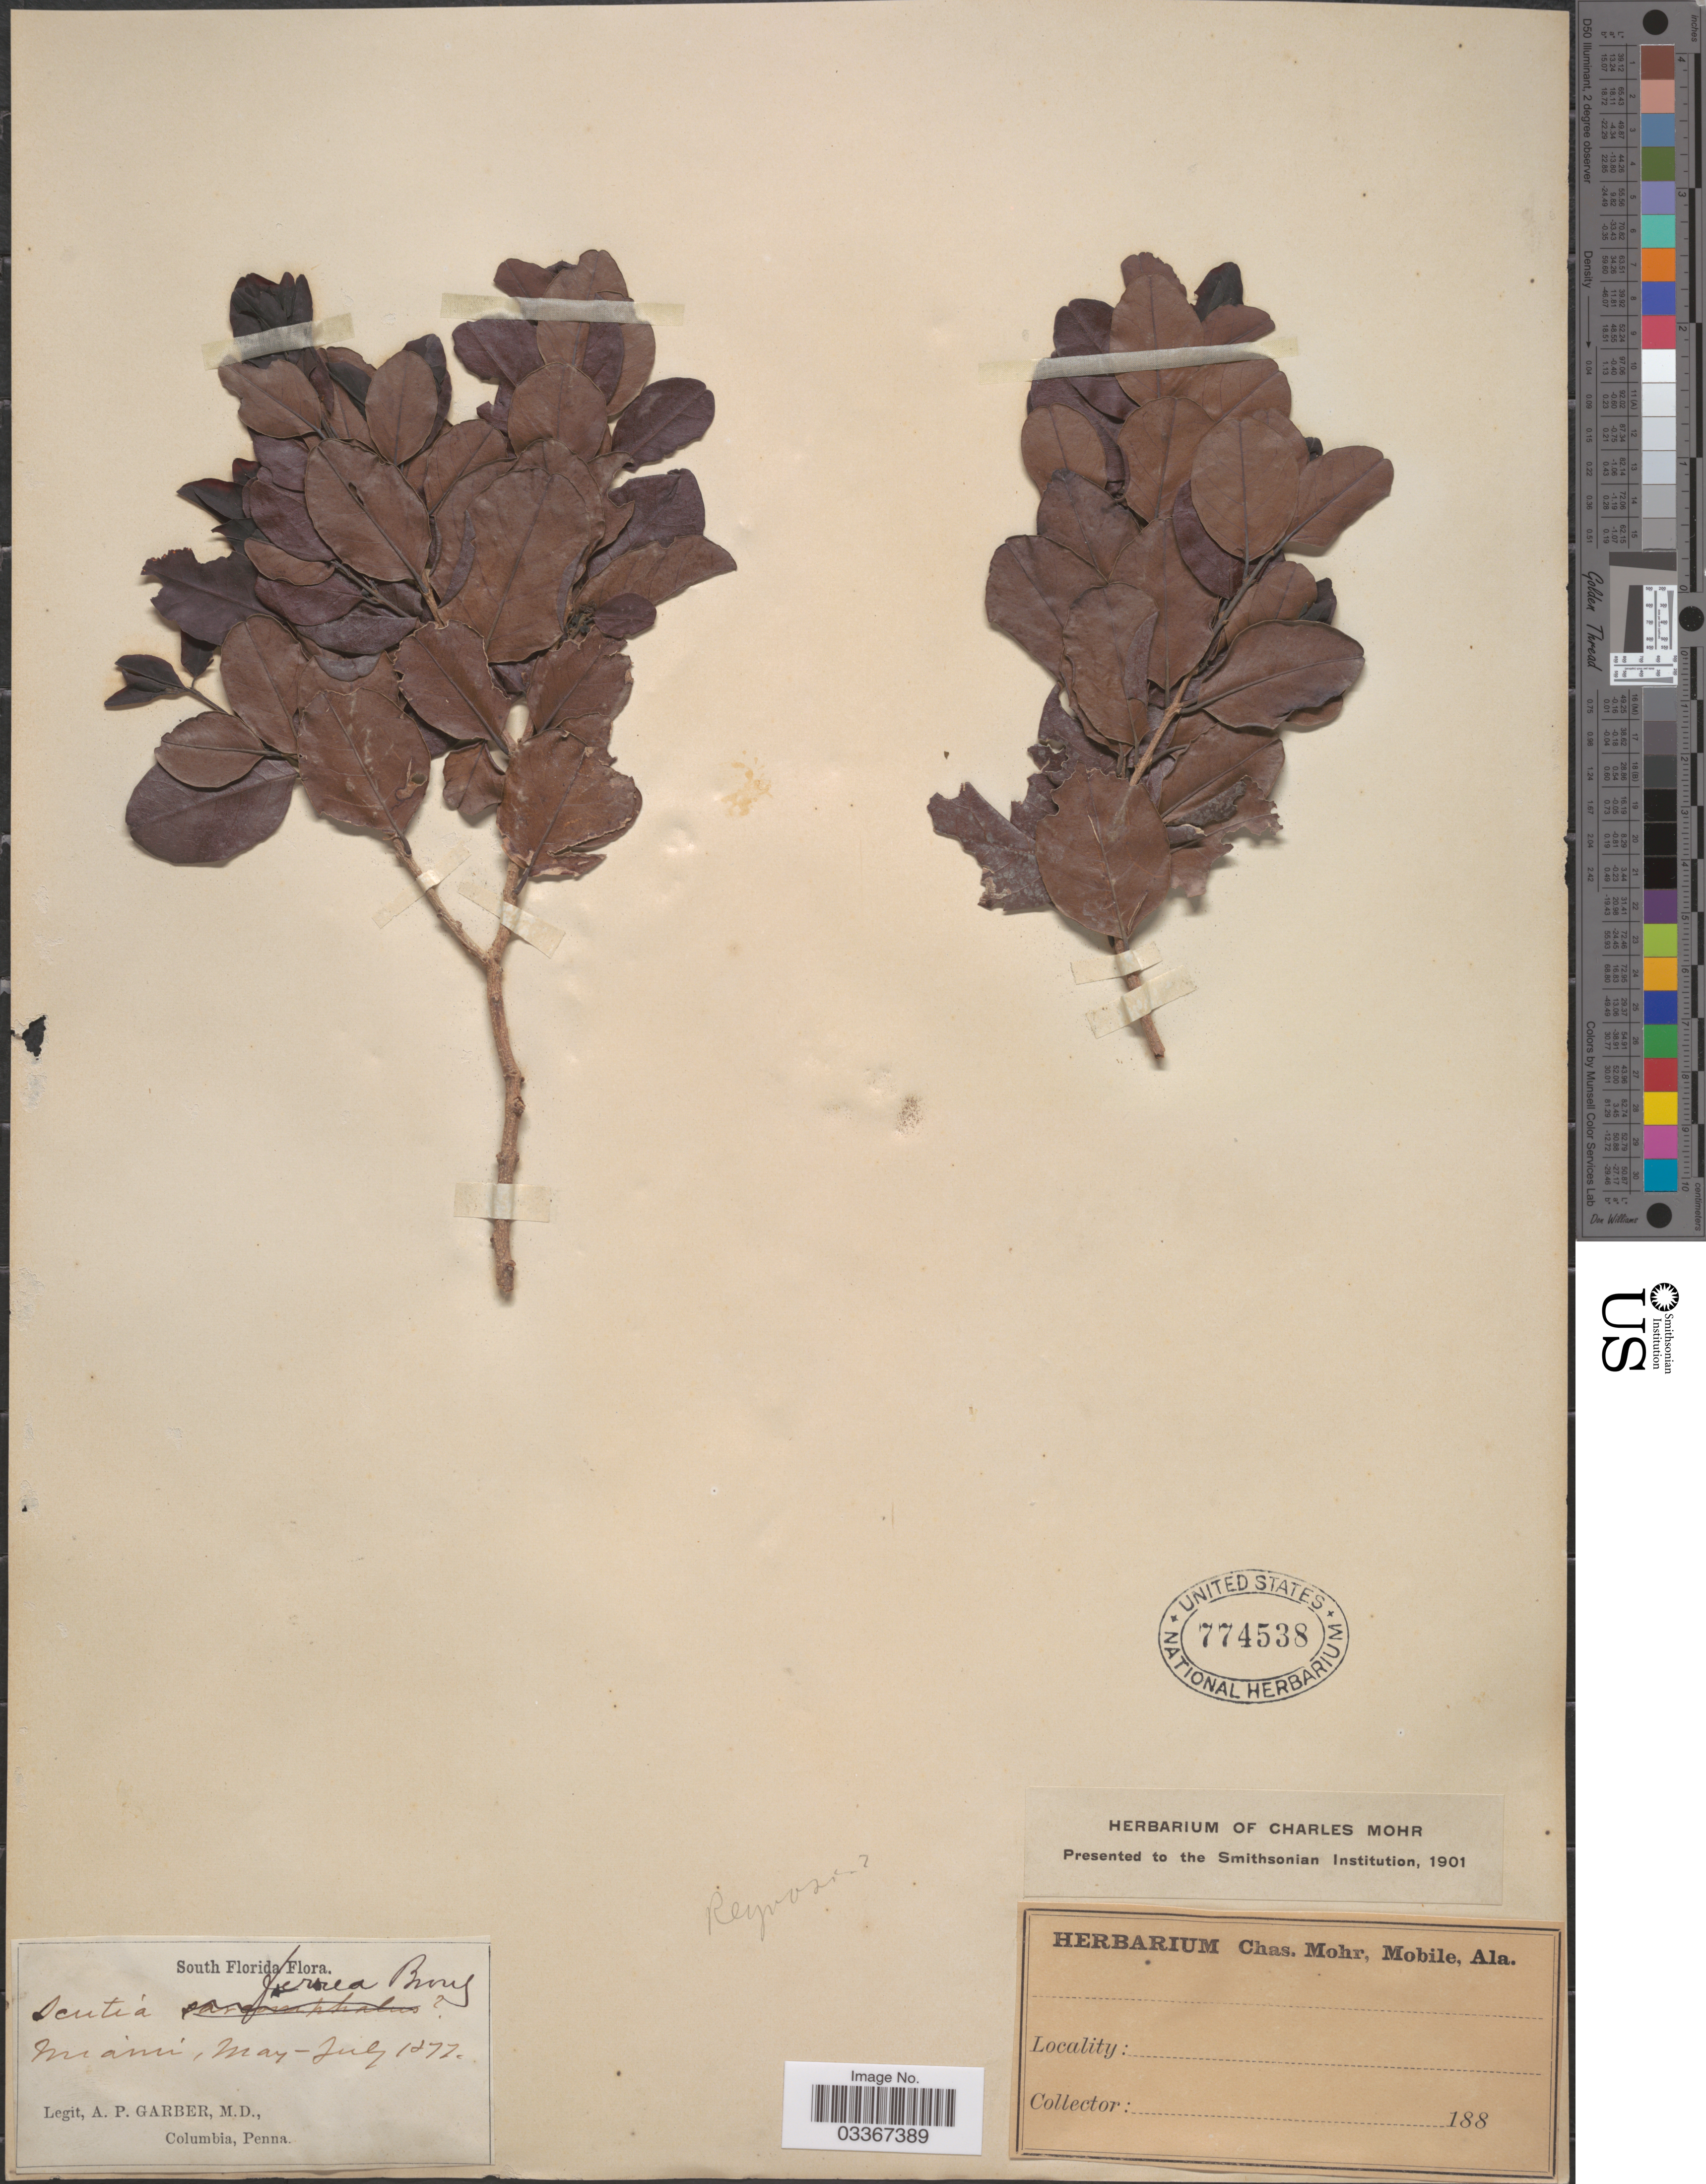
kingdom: Plantae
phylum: Tracheophyta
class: Magnoliopsida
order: Rosales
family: Rhamnaceae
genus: Krugiodendron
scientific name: Krugiodendron ferreum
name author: (Vahl) Urb.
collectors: A. P. Garber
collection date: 1877-05/1877-07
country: United States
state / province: Florida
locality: South Florida. Miami.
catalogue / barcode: US 774538